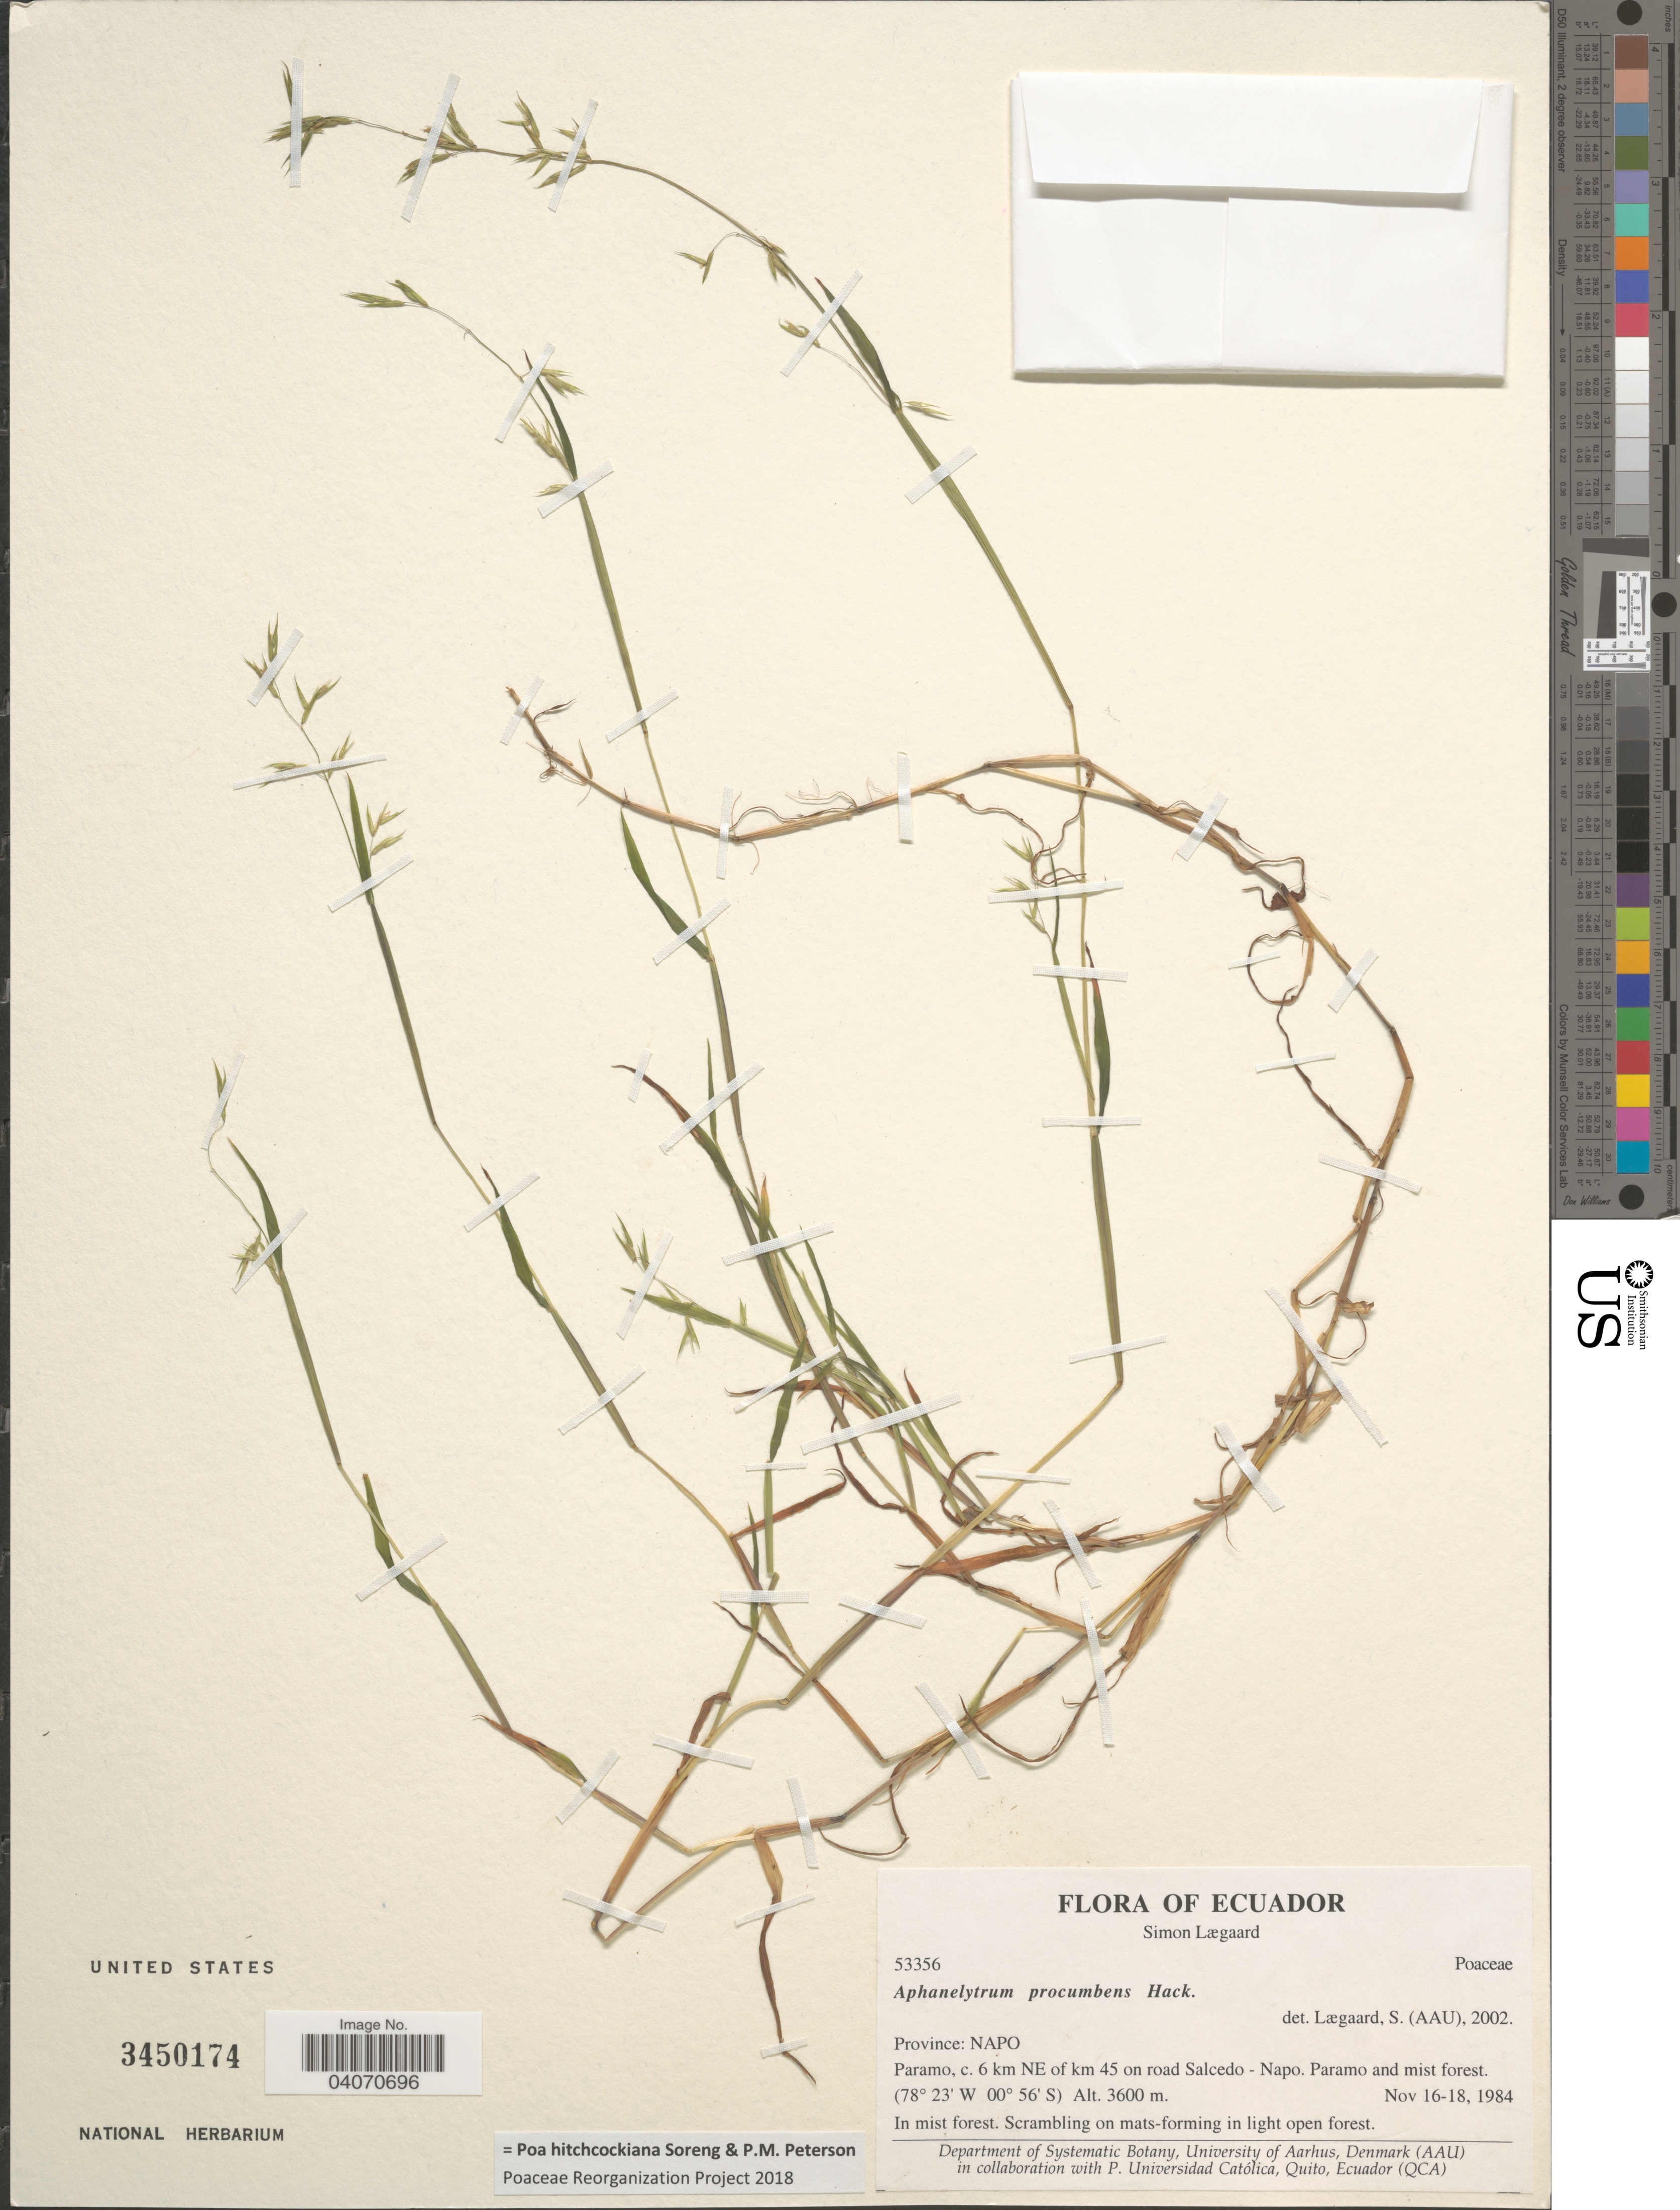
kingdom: Plantae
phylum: Tracheophyta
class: Liliopsida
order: Poales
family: Poaceae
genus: Poa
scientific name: Poa hitchcockiana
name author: Soreng & P.M. Peterson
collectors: S. Lægaard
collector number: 53356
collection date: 1984-11-16/1984-11-18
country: Ecuador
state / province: Napo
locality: Paramo, c. 6 km NE of km 45 on road Salcedo - Napo.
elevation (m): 3600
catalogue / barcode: US 3450174